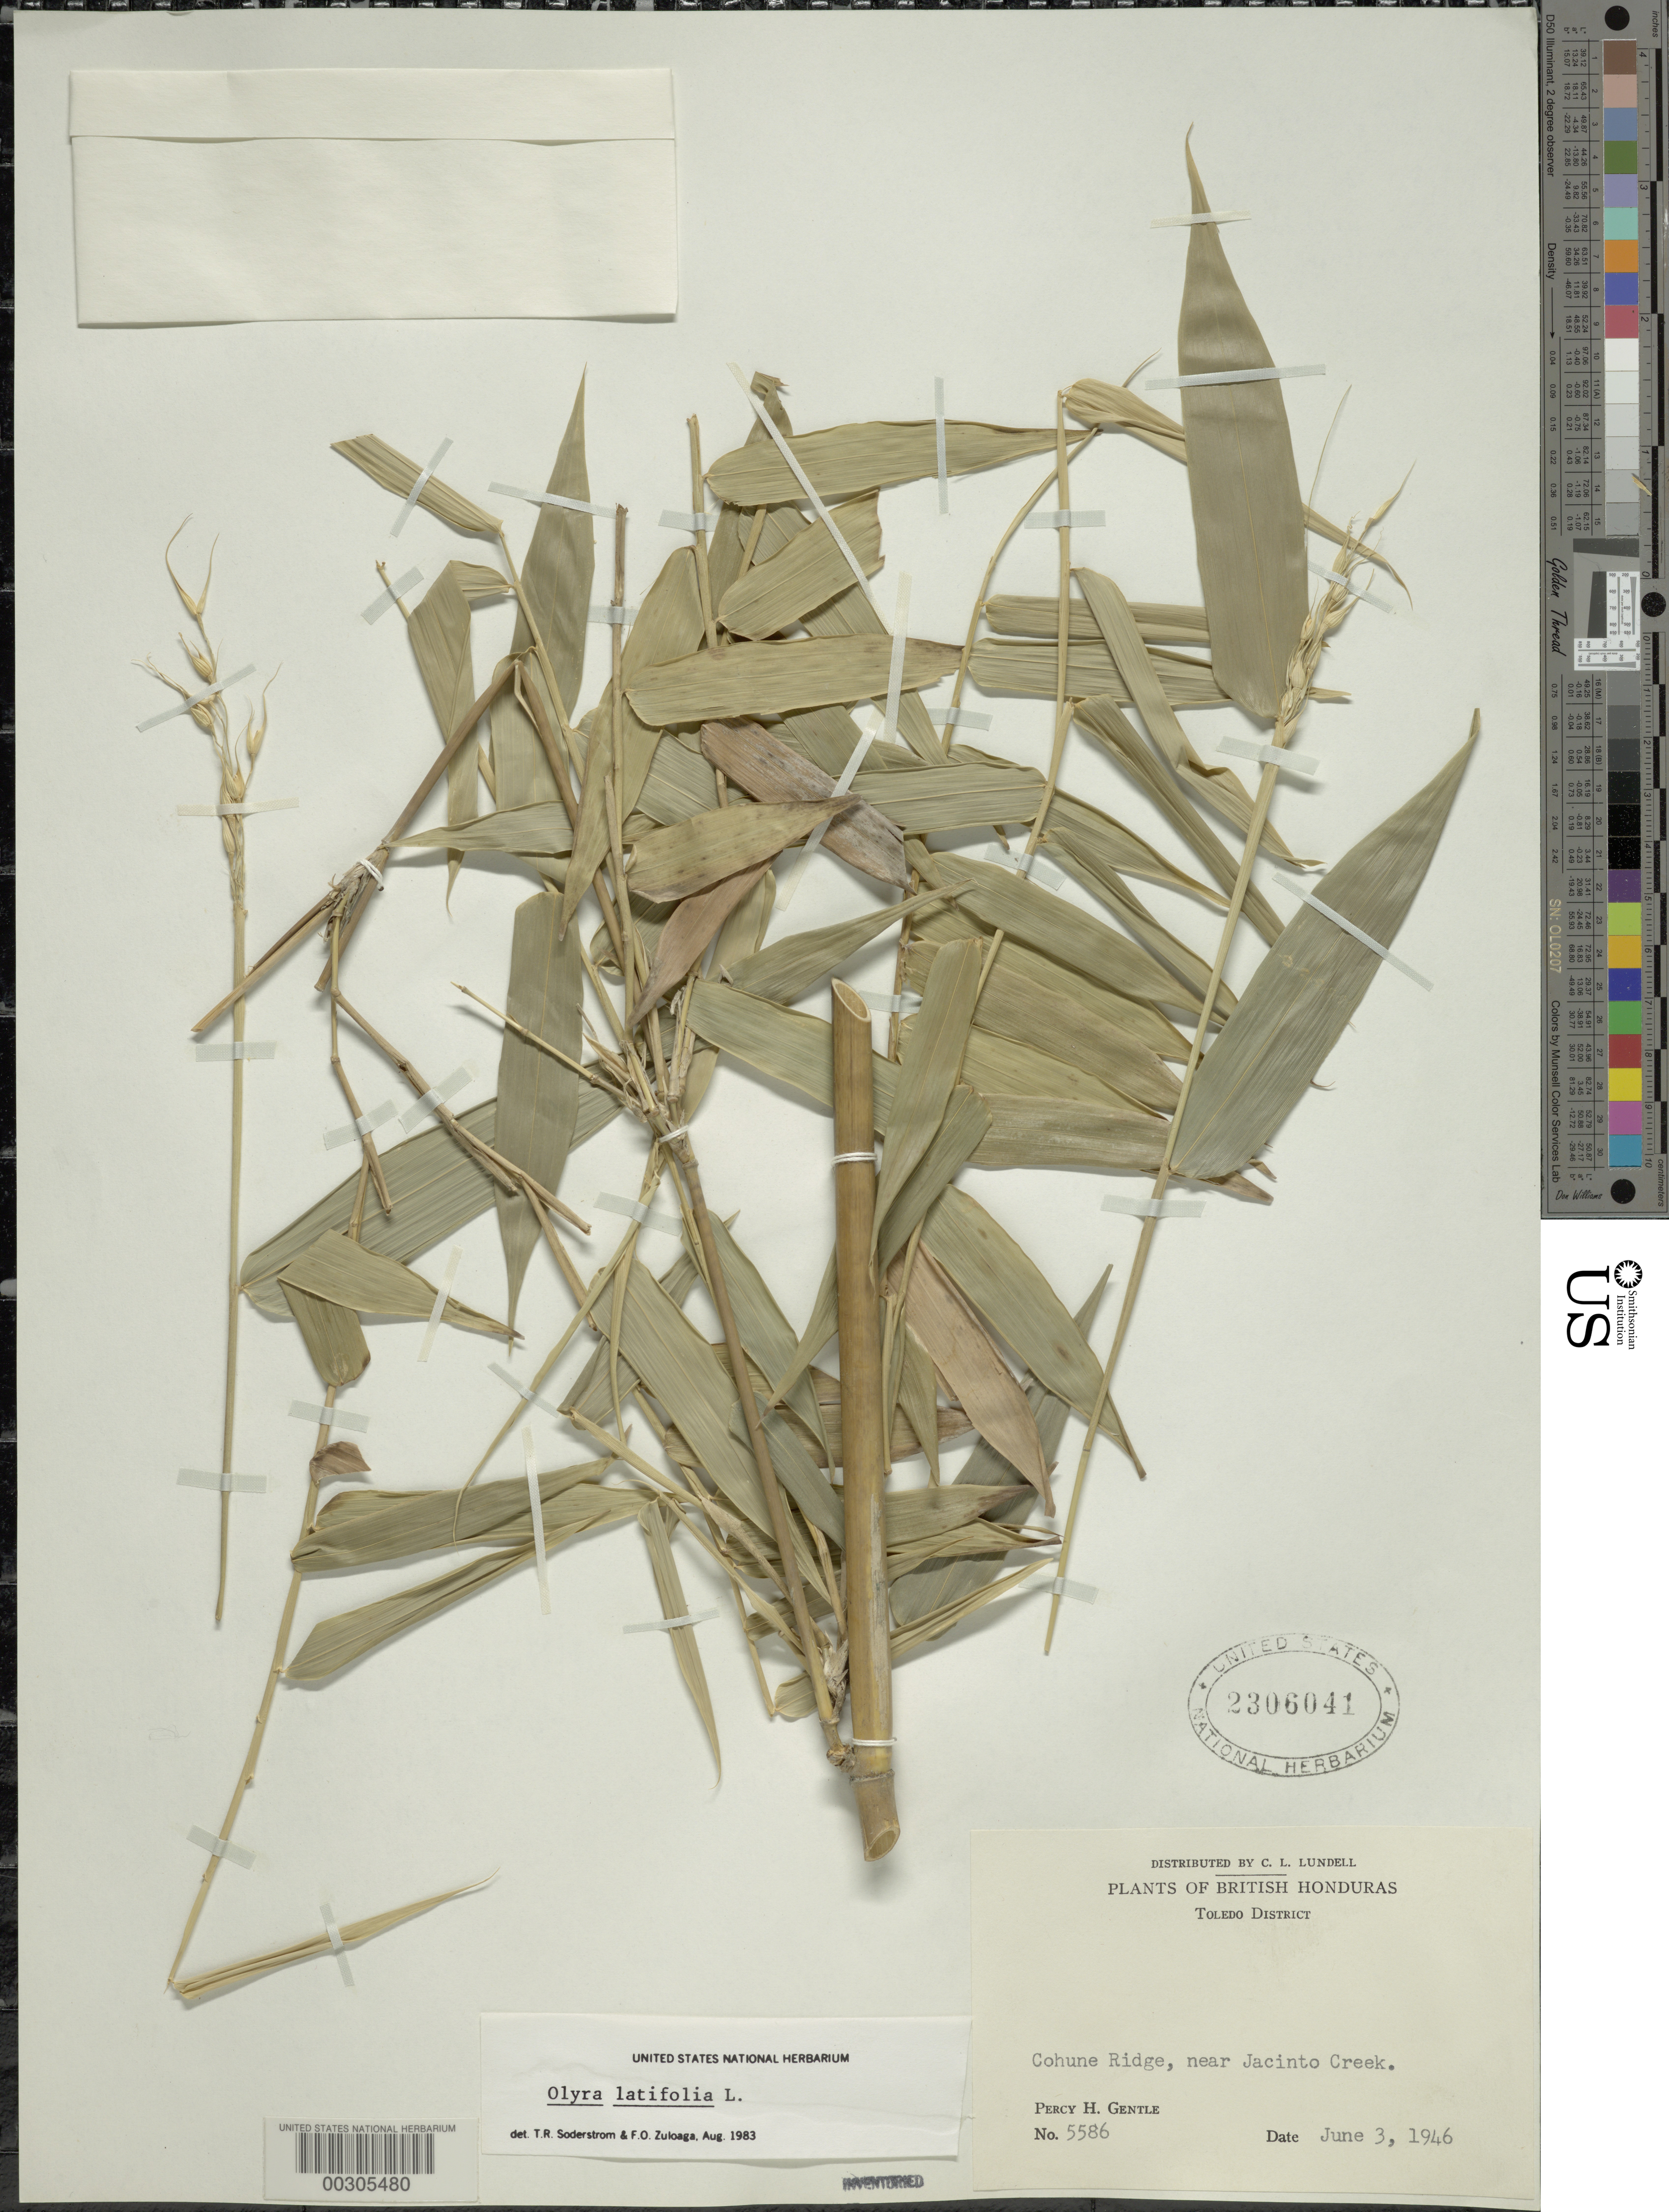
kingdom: Plantae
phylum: Tracheophyta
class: Liliopsida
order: Poales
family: Poaceae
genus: Olyra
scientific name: Olyra latifolia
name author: L.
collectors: P. H. Gentle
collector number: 5586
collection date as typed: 03 Jun 1946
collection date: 1946-06-03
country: Belize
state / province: Toledo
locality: Cohune Ridge, Jacinto Creek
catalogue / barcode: US 2306041